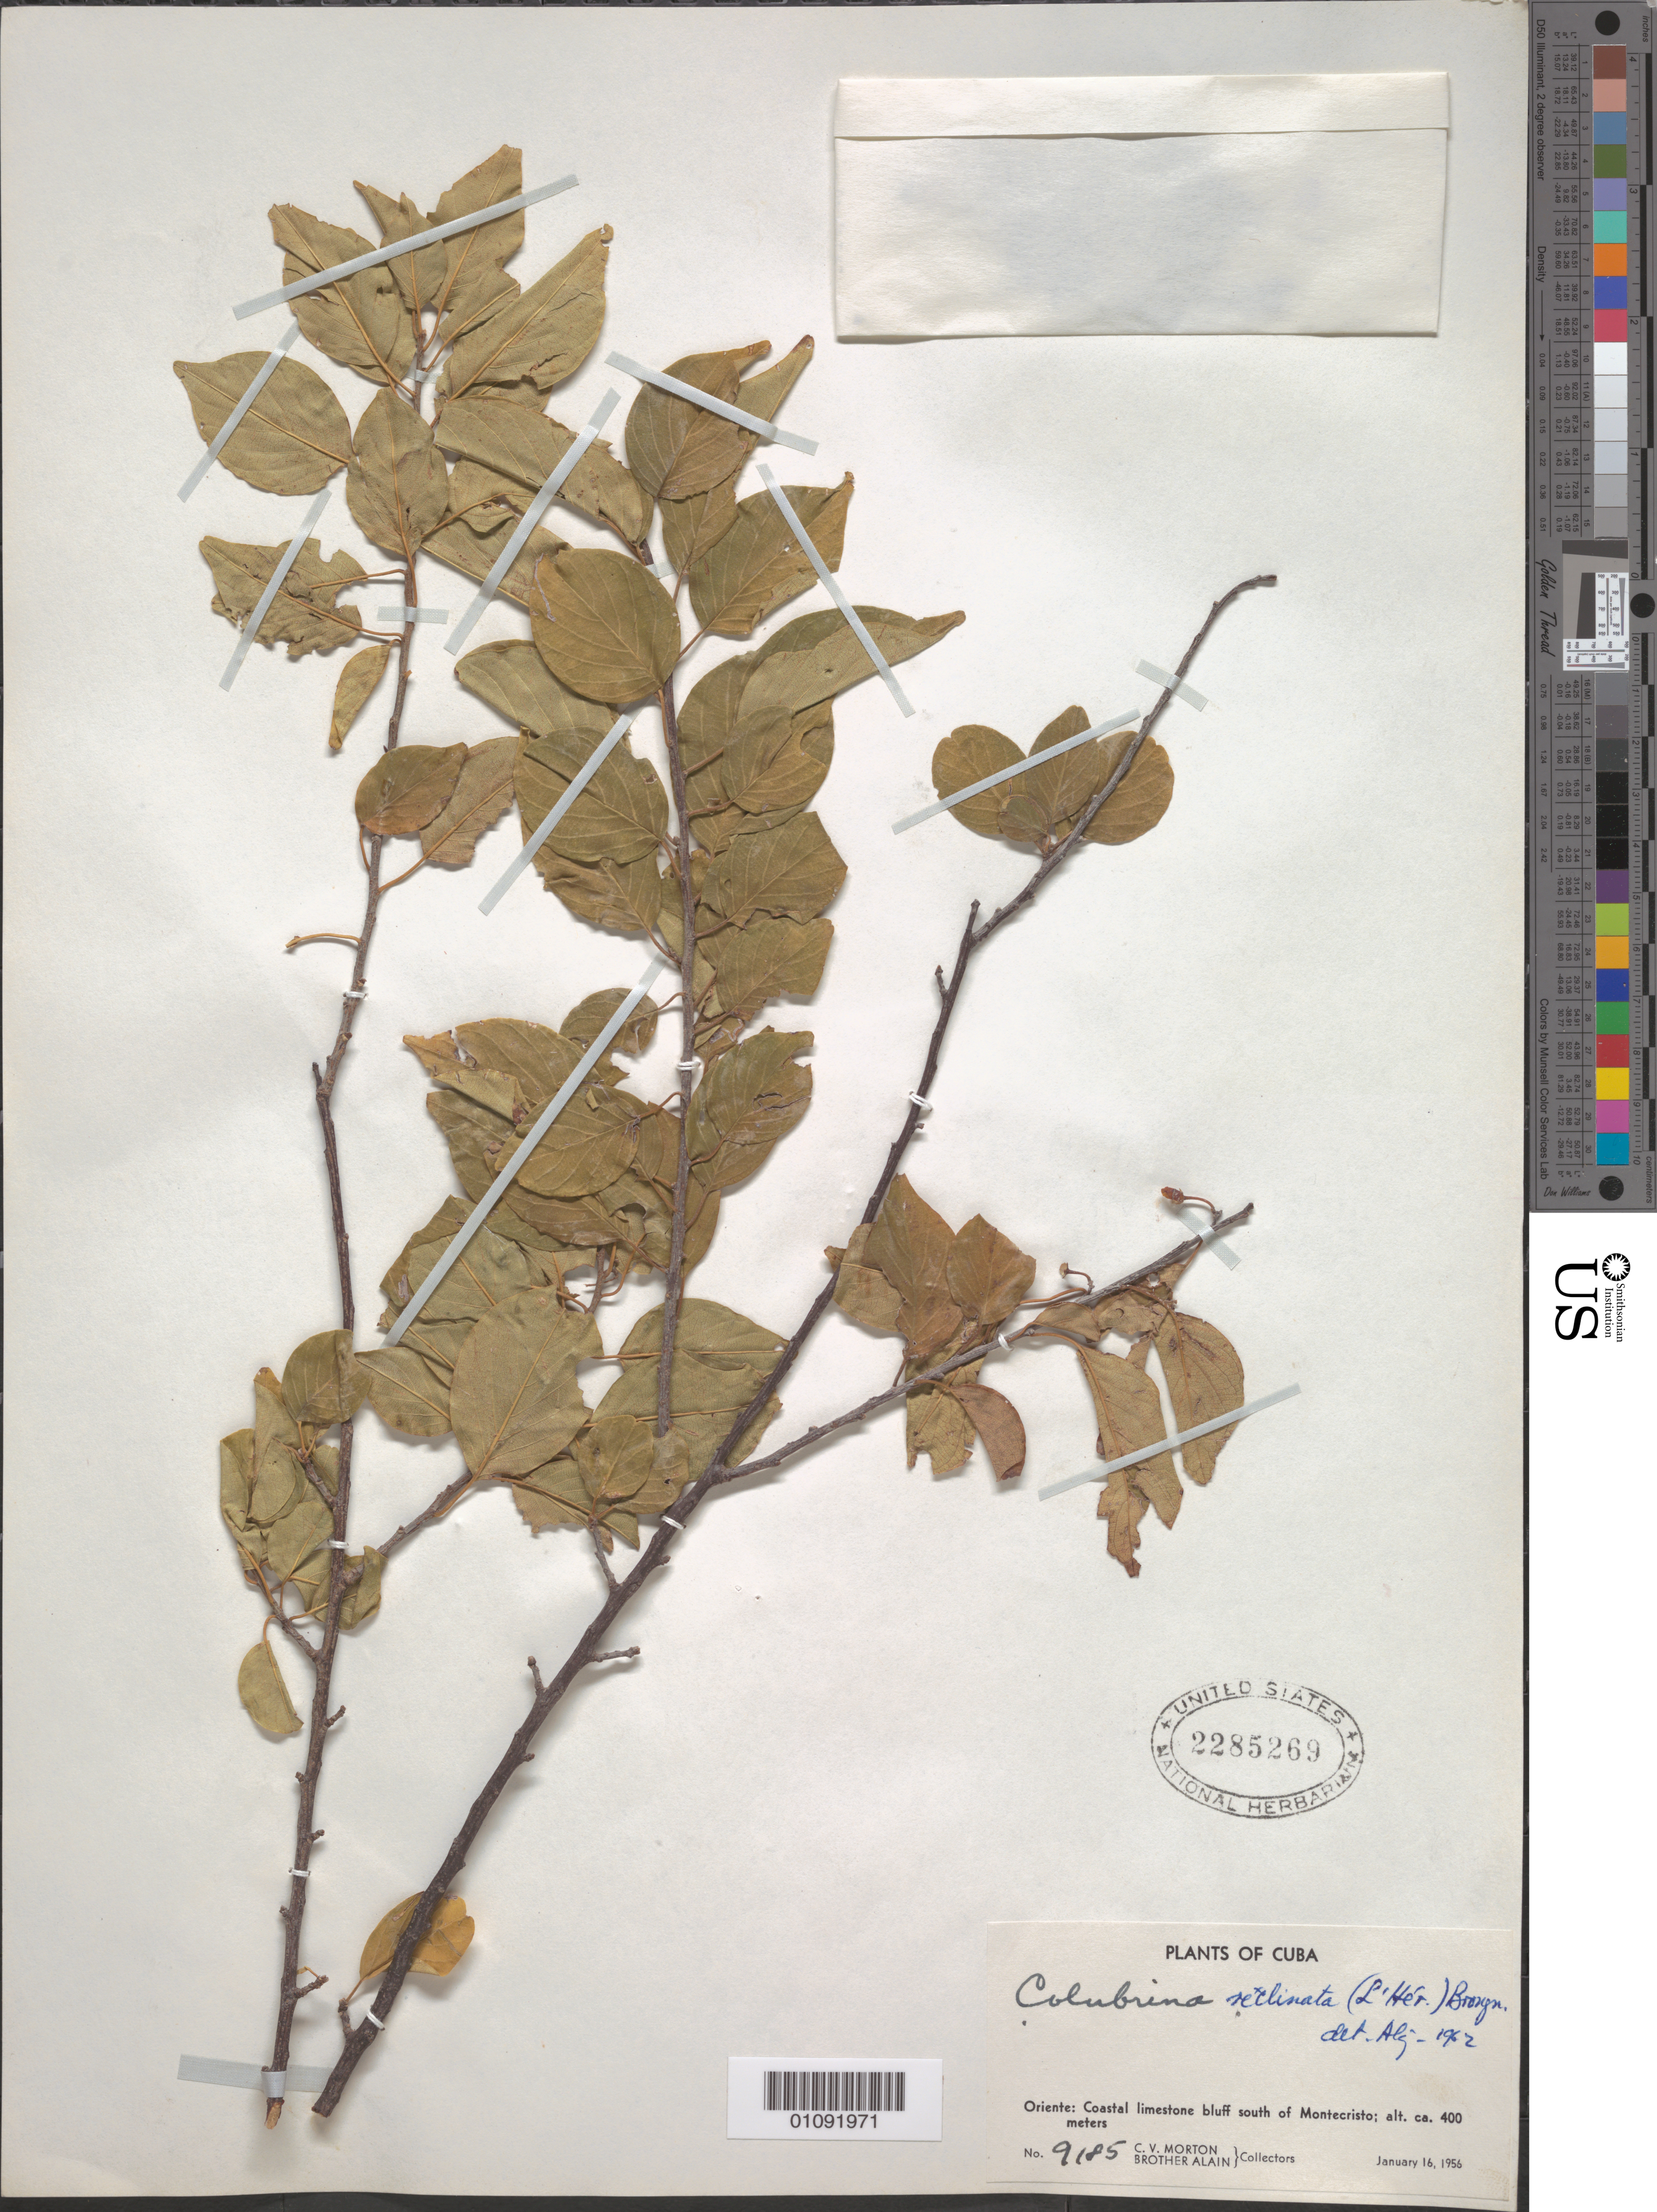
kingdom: Plantae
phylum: Tracheophyta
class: Magnoliopsida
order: Rosales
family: Rhamnaceae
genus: Colubrina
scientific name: Colubrina elliptica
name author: (Sw.) Brizicky & W.L. Stern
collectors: C. V. Morton & A. H. Liogier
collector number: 9185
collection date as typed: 16 Jan 1956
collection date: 1956-01-16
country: Cuba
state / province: Guantánamo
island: Cuba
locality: Coastal limestone bluff S of Montecristo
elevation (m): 400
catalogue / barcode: US 2285269